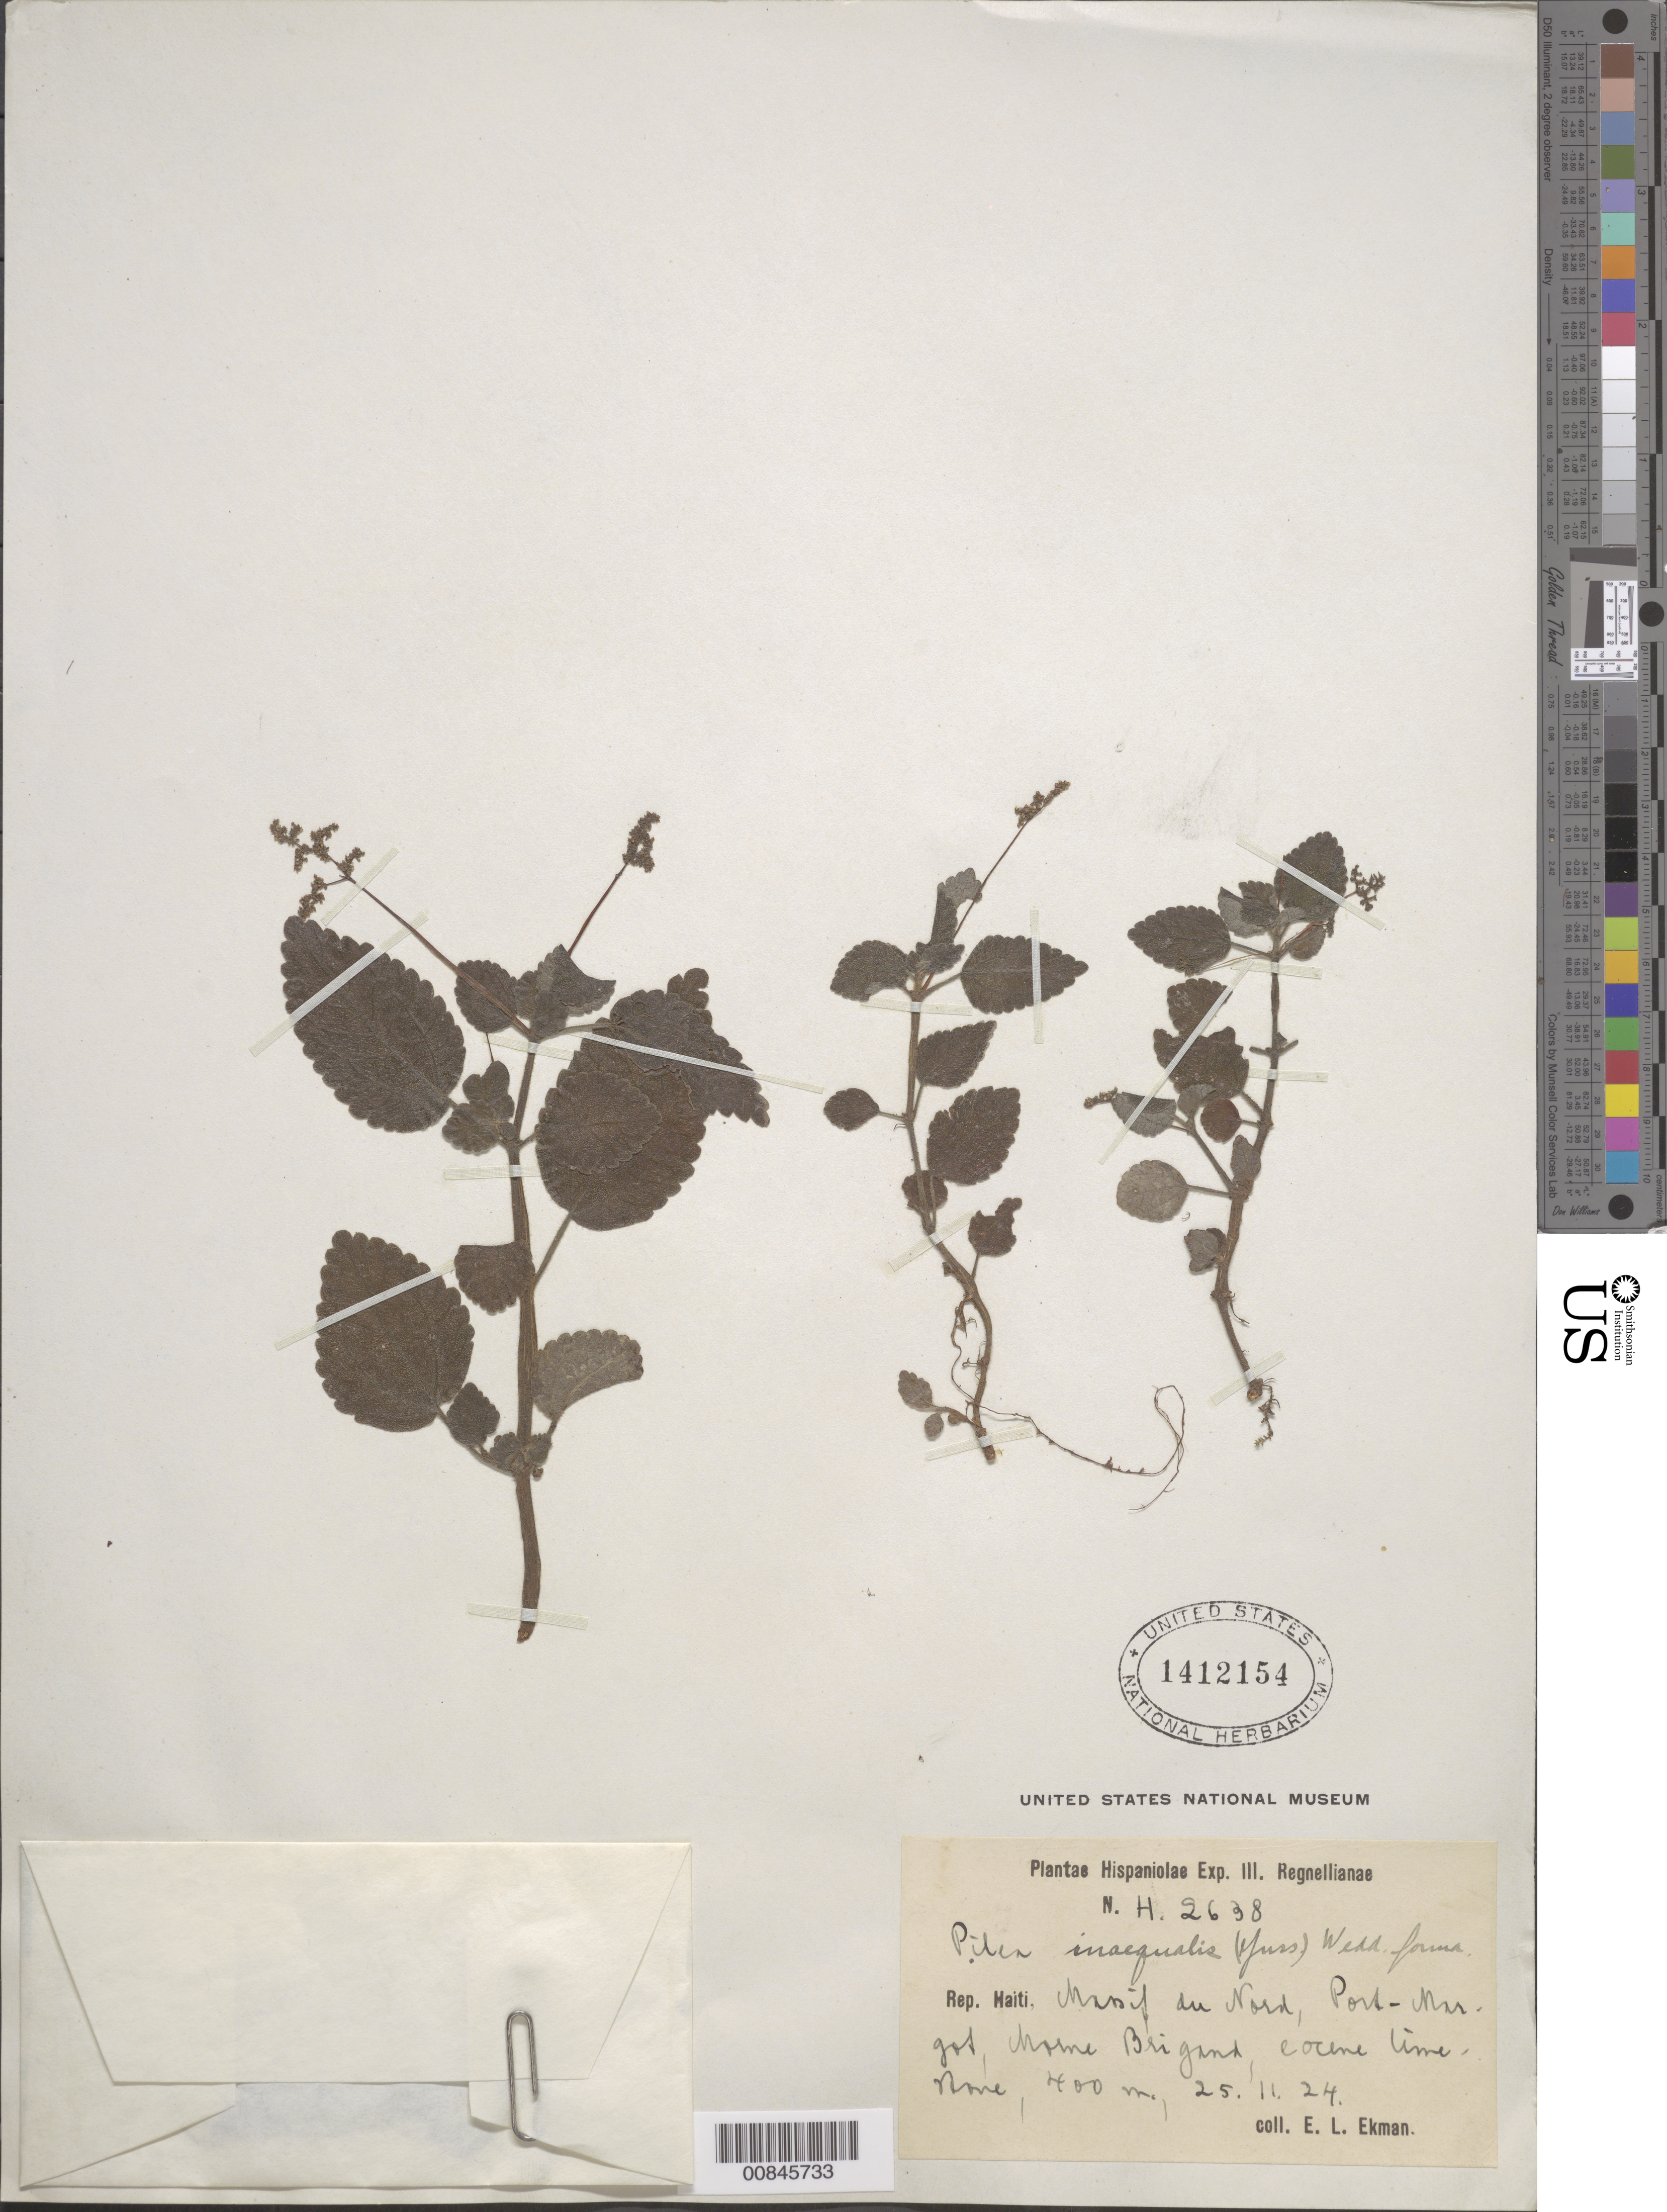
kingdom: Plantae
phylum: Tracheophyta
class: Magnoliopsida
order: Rosales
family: Urticaceae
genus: Pilea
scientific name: Pilea inaequalis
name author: (Juss. ex Poir.) Wedd.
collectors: E. L. Ekman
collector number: H 2638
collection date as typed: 25 Nov 1924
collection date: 1924-11-25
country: Haiti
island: Hispaniola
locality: Massif du Nord, Port-Margot, Morne Brigand.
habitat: Eocene limestone.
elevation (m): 400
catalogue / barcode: US 1412154